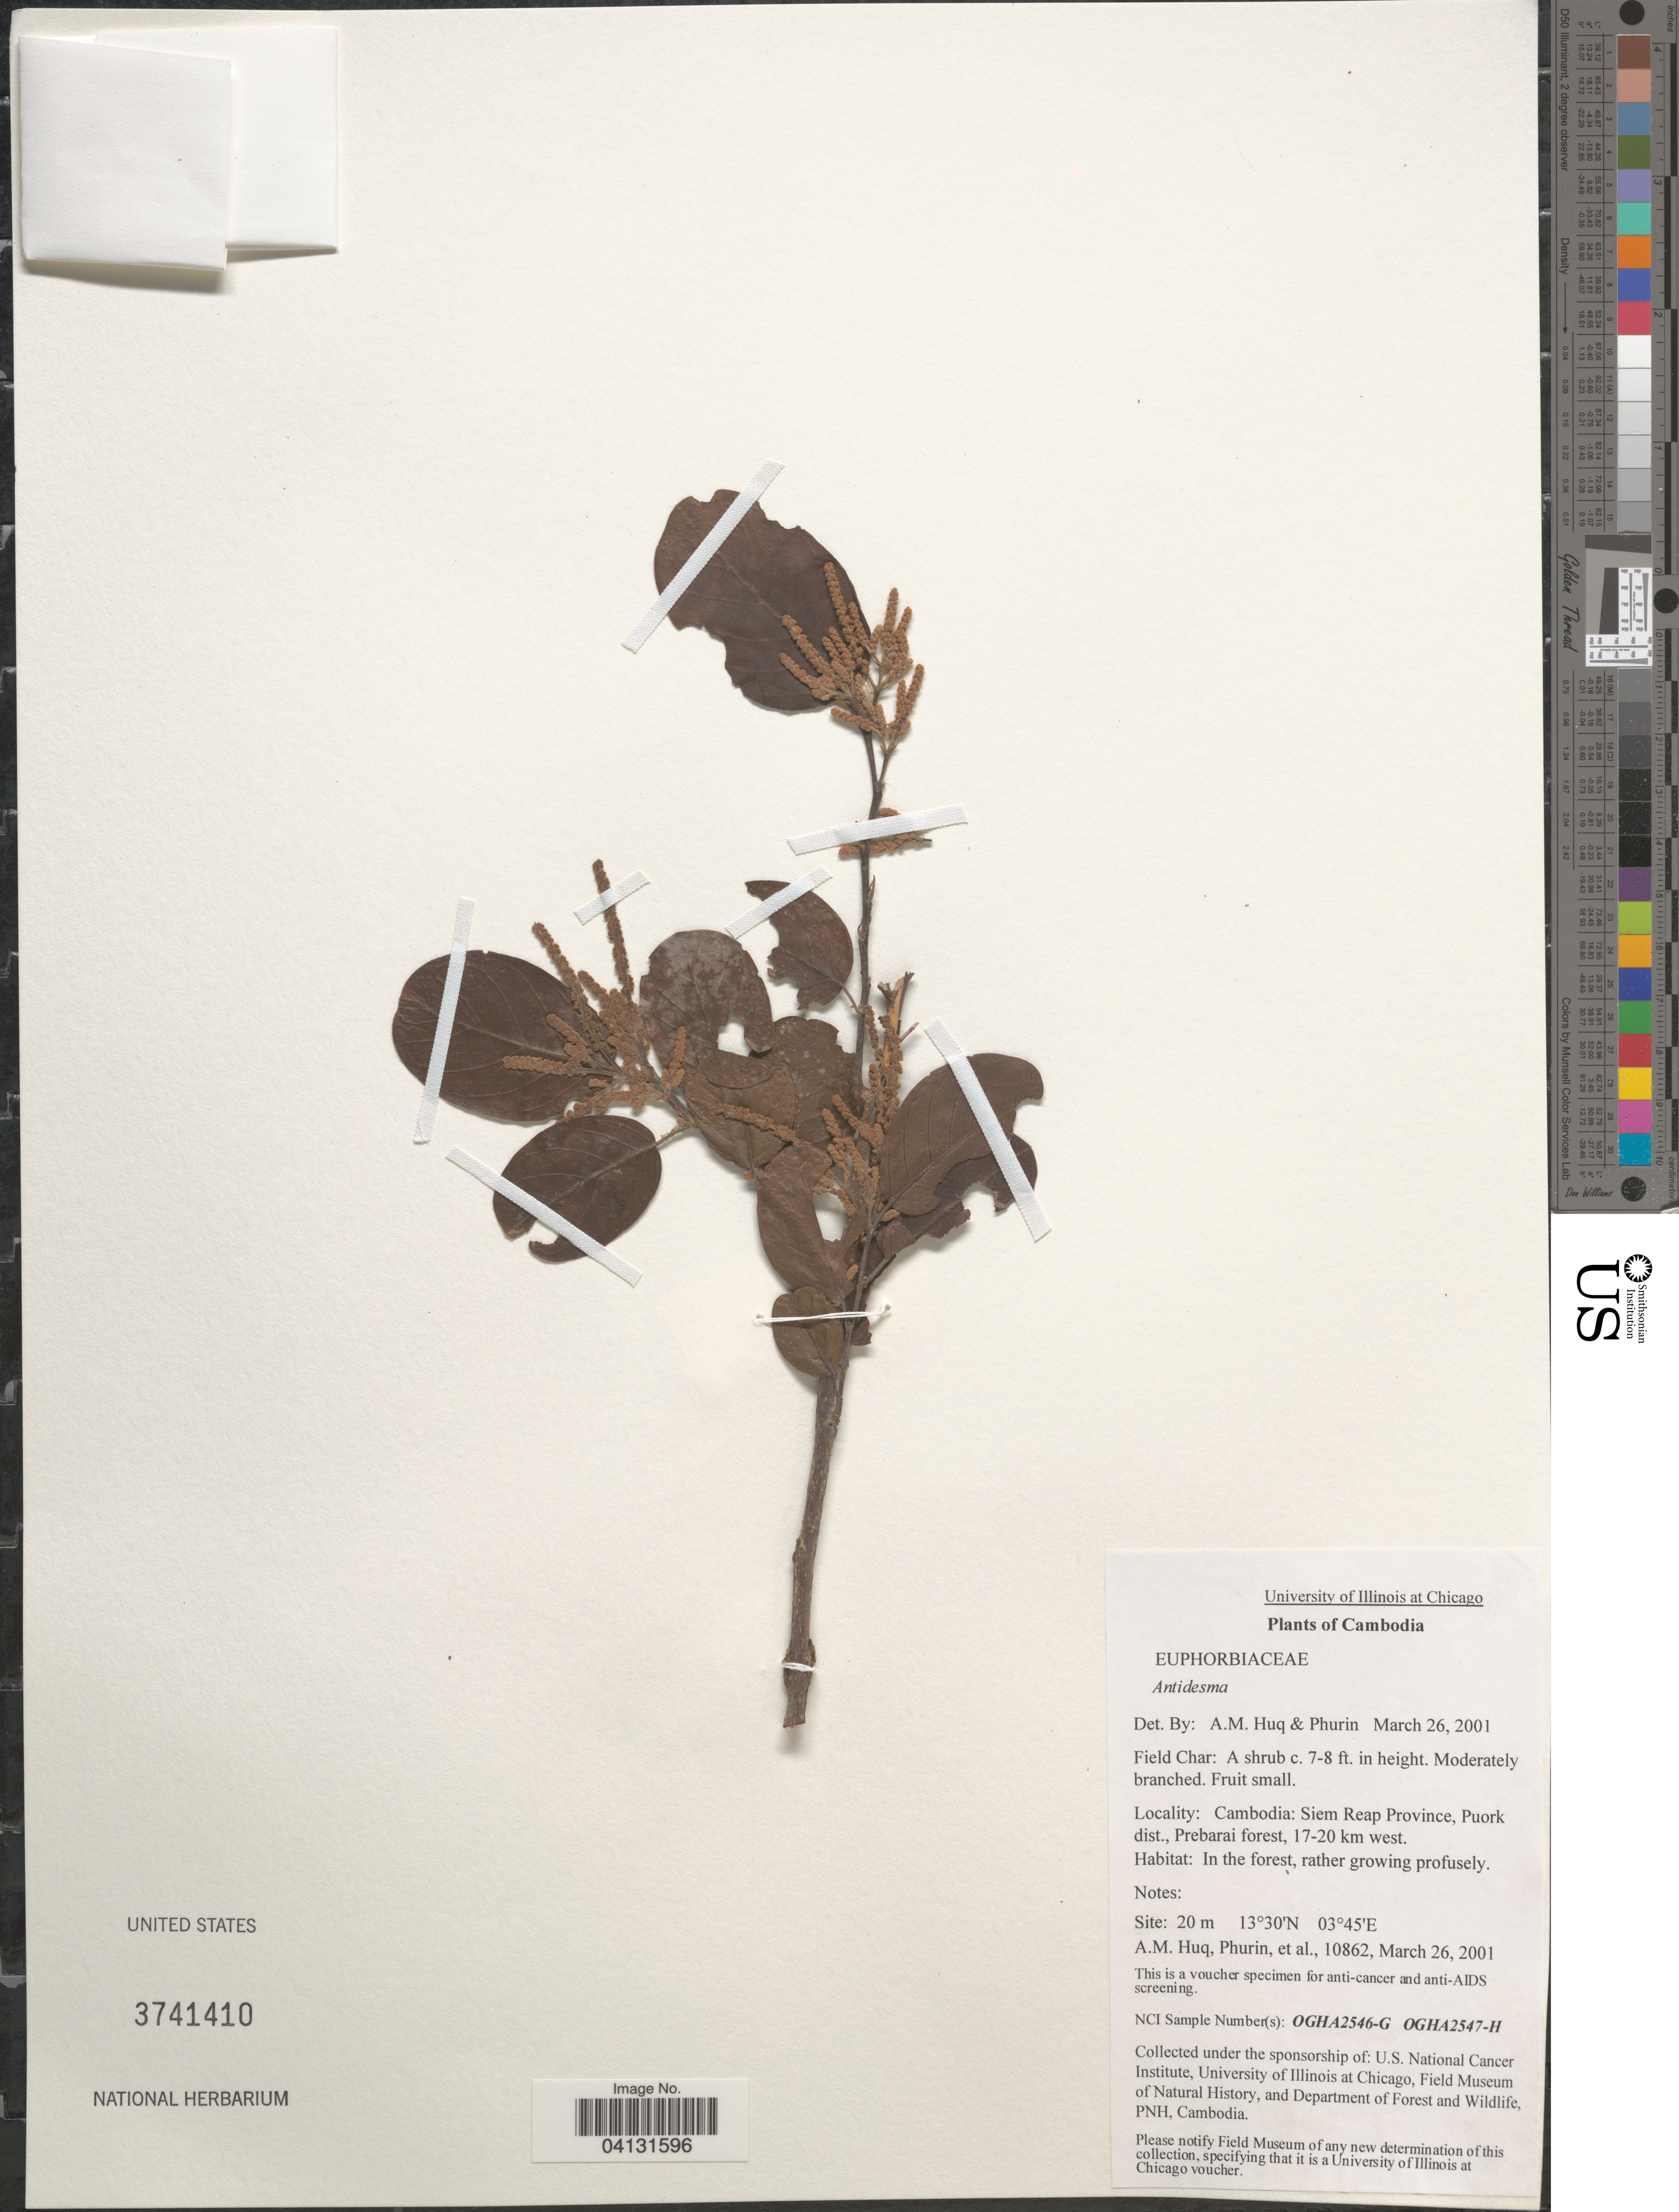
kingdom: Plantae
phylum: Tracheophyta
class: Magnoliopsida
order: Malpighiales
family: Phyllanthaceae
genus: Antidesma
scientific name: Antidesma sp.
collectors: A. M. Huq, -. Phurin & et al.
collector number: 10862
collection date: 2001-03-26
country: Cambodia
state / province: Siĕm Réab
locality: Siem Reap Province, Puork dist., Prebarai forest, 17-20 km west.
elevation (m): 20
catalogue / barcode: US 3741410